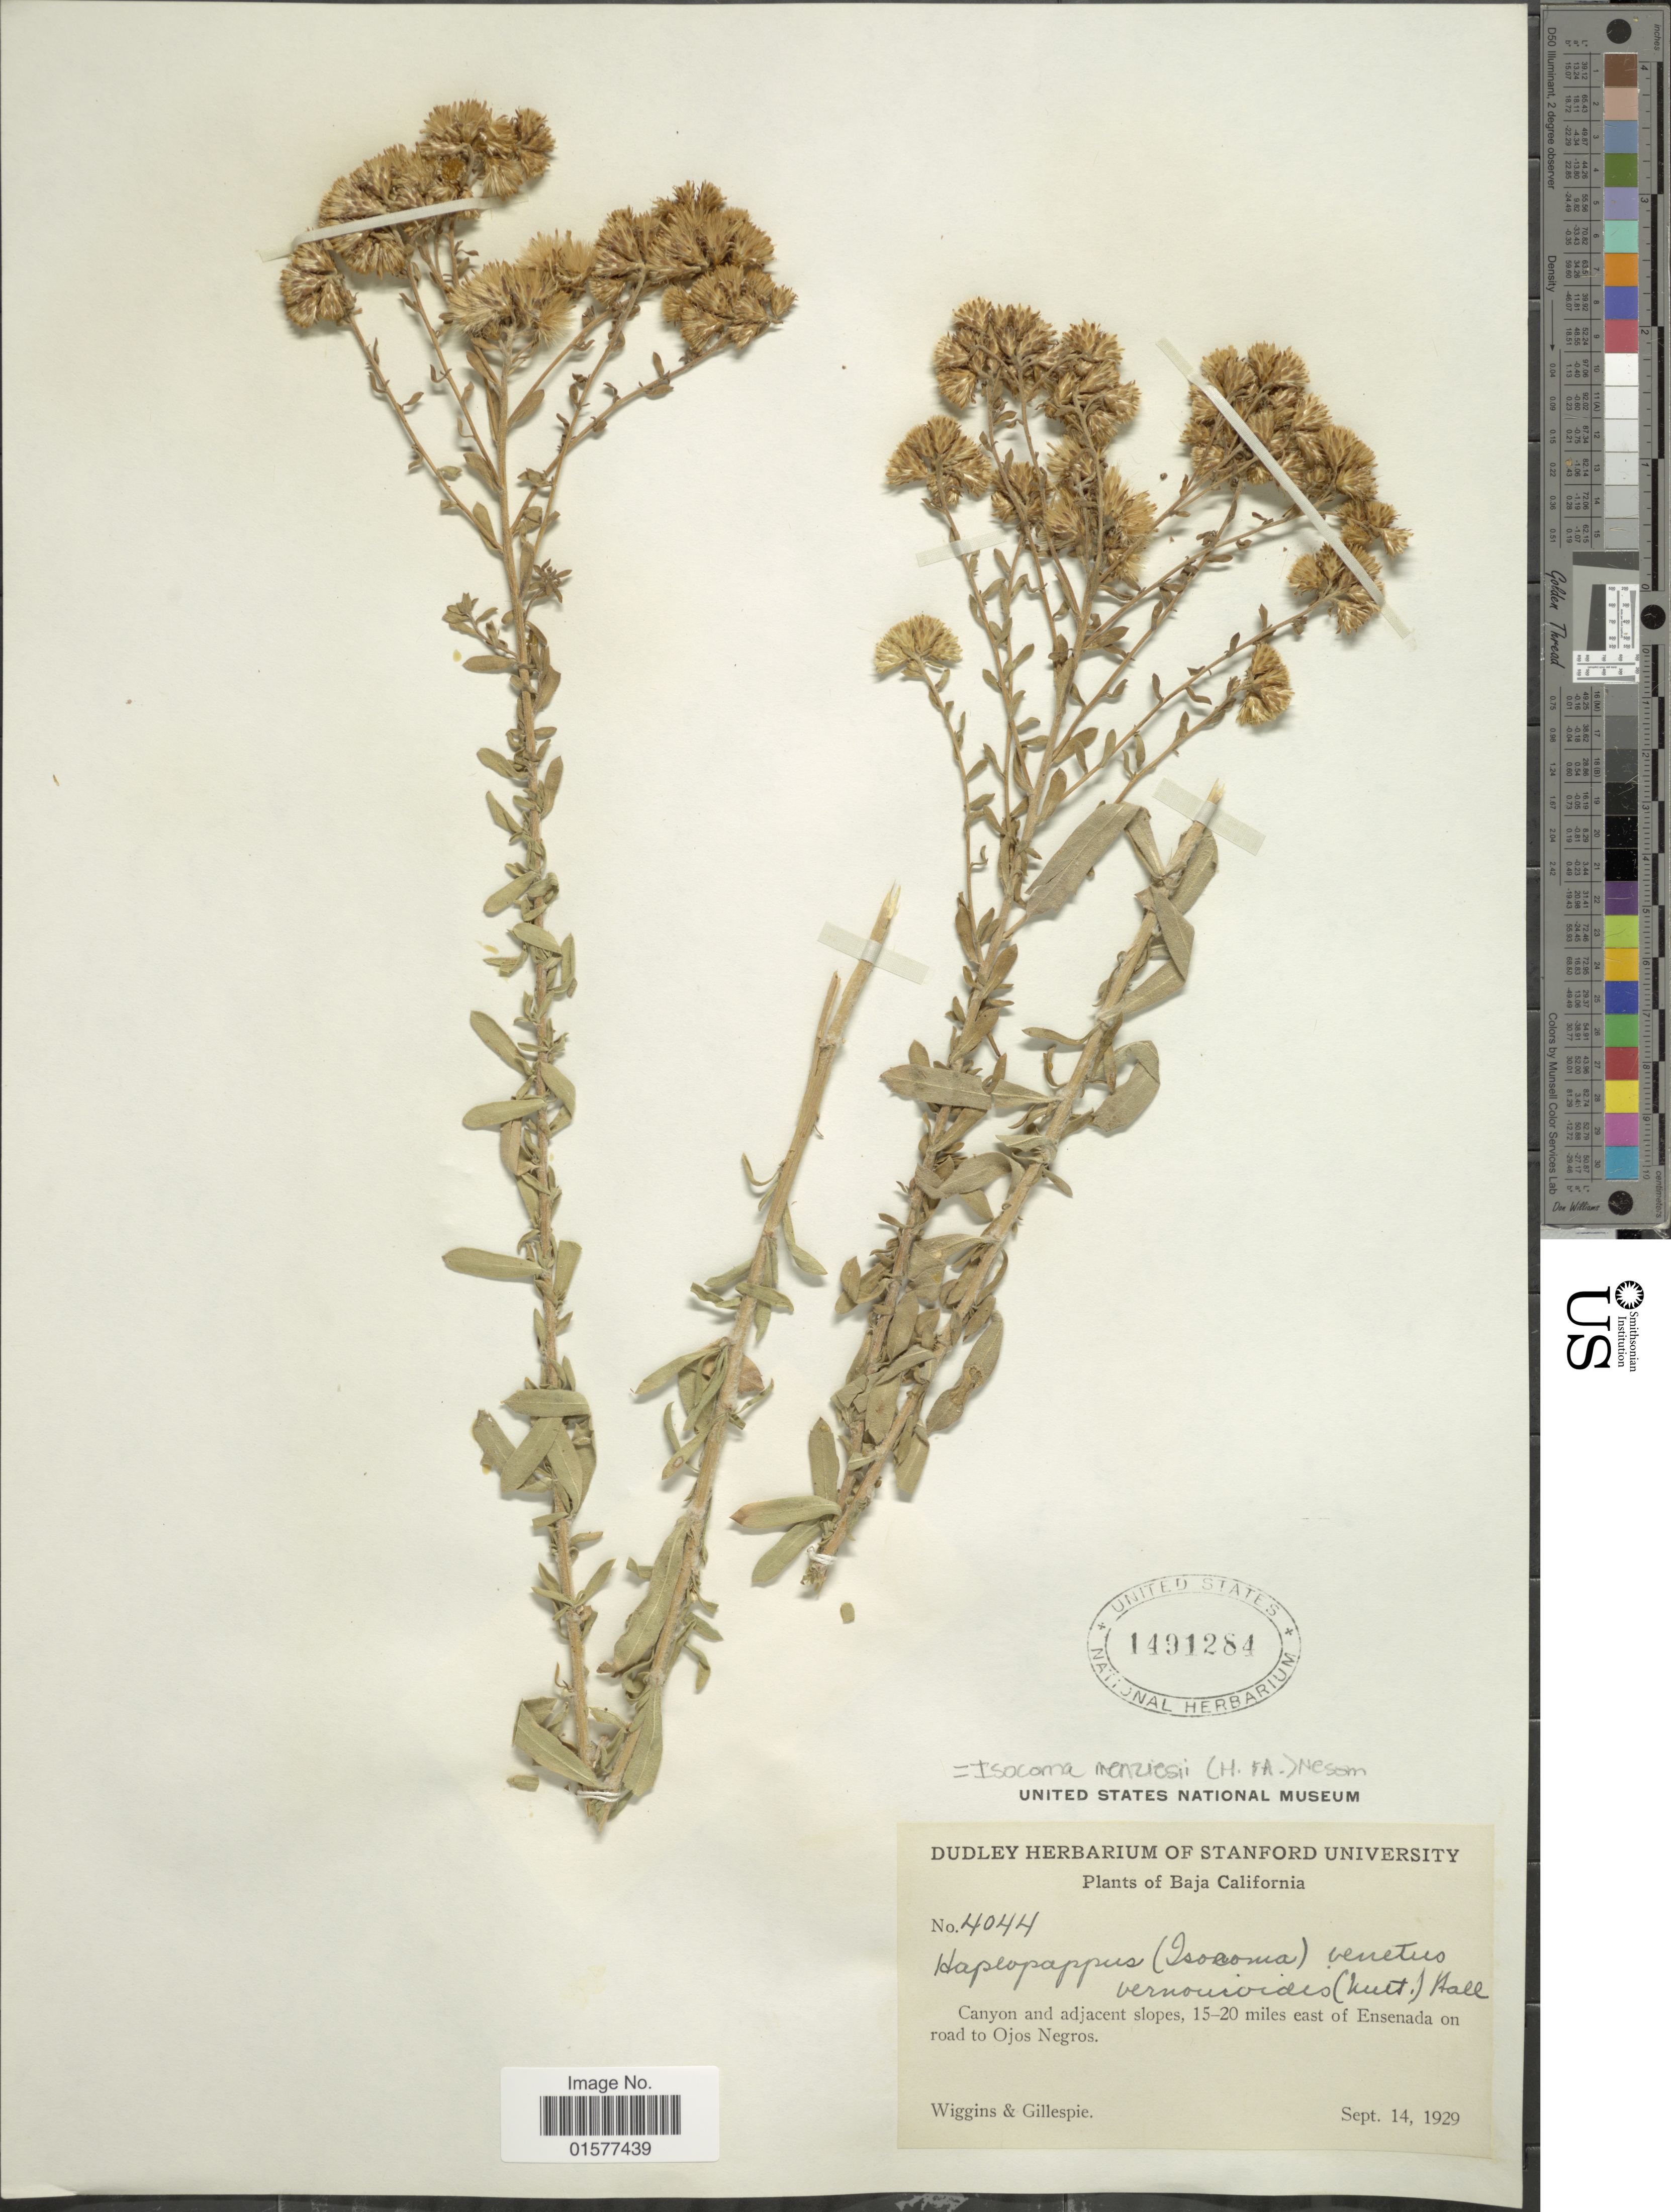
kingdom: Plantae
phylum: Tracheophyta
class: Magnoliopsida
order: Asterales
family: Asteraceae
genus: Isocoma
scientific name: Isocoma menziesii var. decumbens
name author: G.L. Nesom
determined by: Urbatsch, Lowell E., Curator (LSU), Louisiana State University (UNITED STATES)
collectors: -- Wiggins & -- Gillespie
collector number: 4044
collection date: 1929-09-14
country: Mexico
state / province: Baja California Norte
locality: Canyonl and adjacent slopes, 15-20 mile east of of Ensenada on road to Ojos Negros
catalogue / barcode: US 1491284